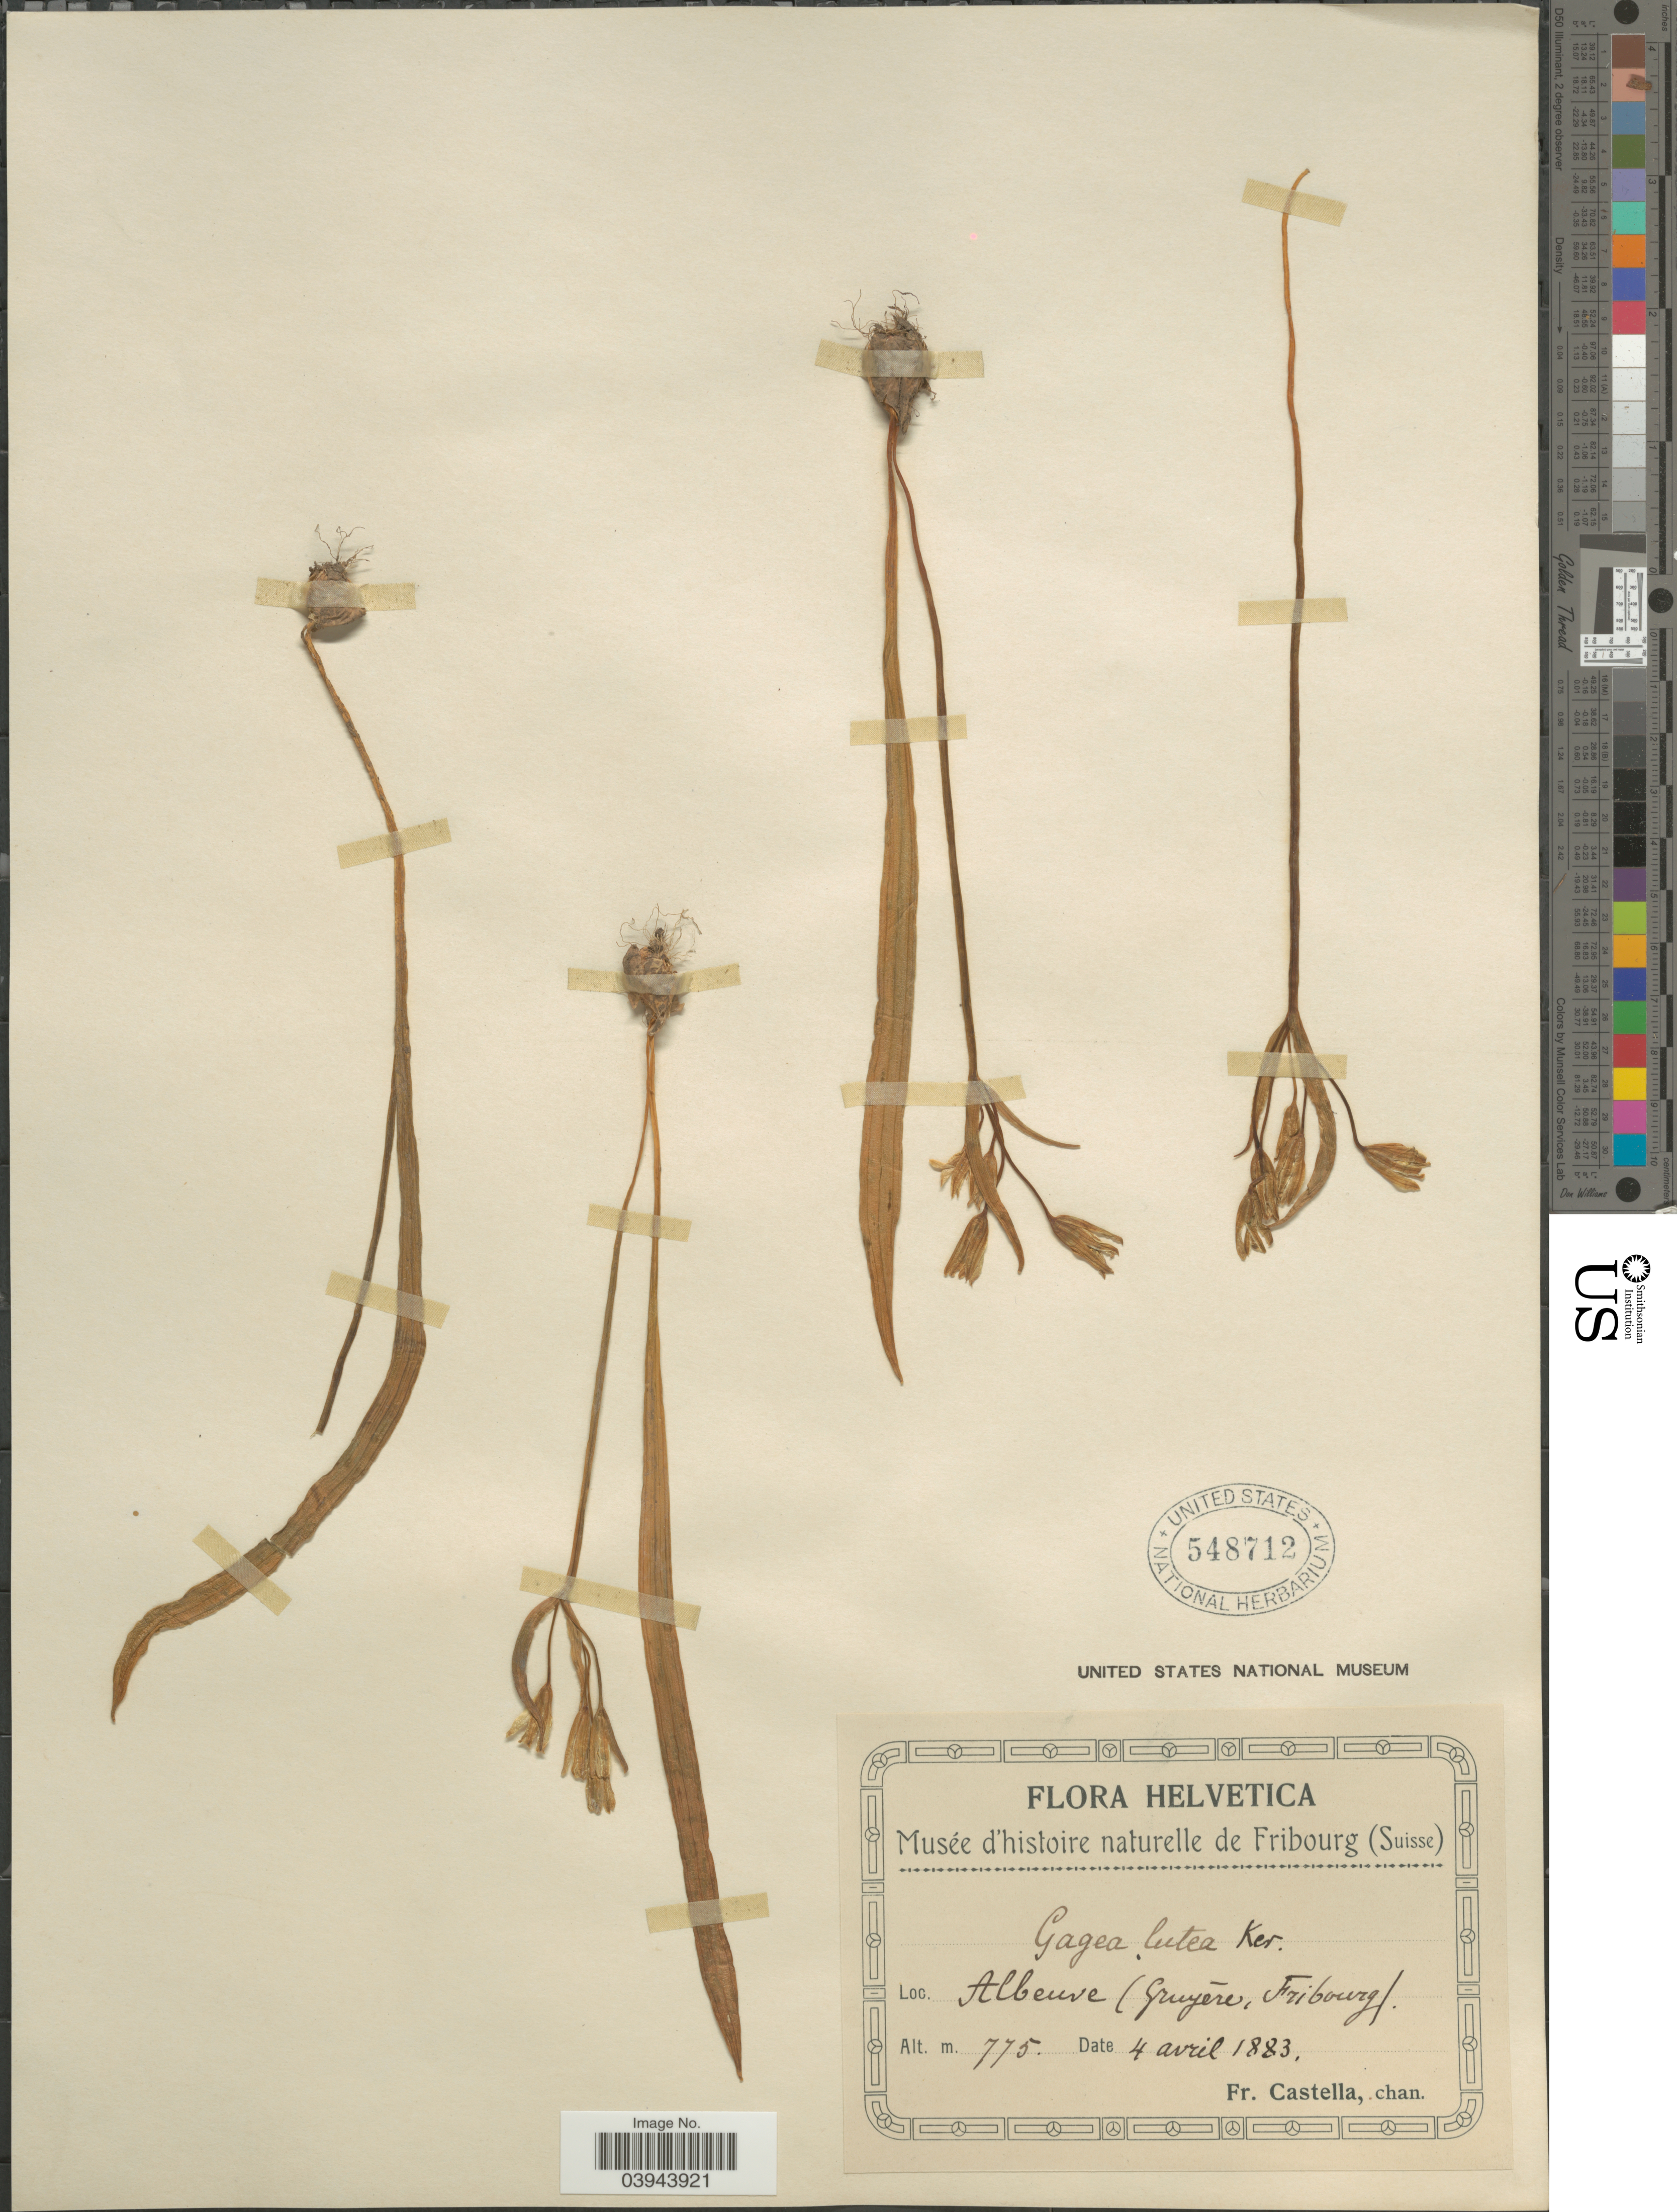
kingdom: Plantae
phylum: Tracheophyta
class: Liliopsida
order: Liliales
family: Liliaceae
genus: Gagea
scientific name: Gagea lutea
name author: (L.) Ker Gawl.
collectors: Fr. Castella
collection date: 1883-04-04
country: Switzerland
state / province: Fribourg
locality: Helvetica. Albeuve (Gruyére).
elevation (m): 775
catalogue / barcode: US 548712